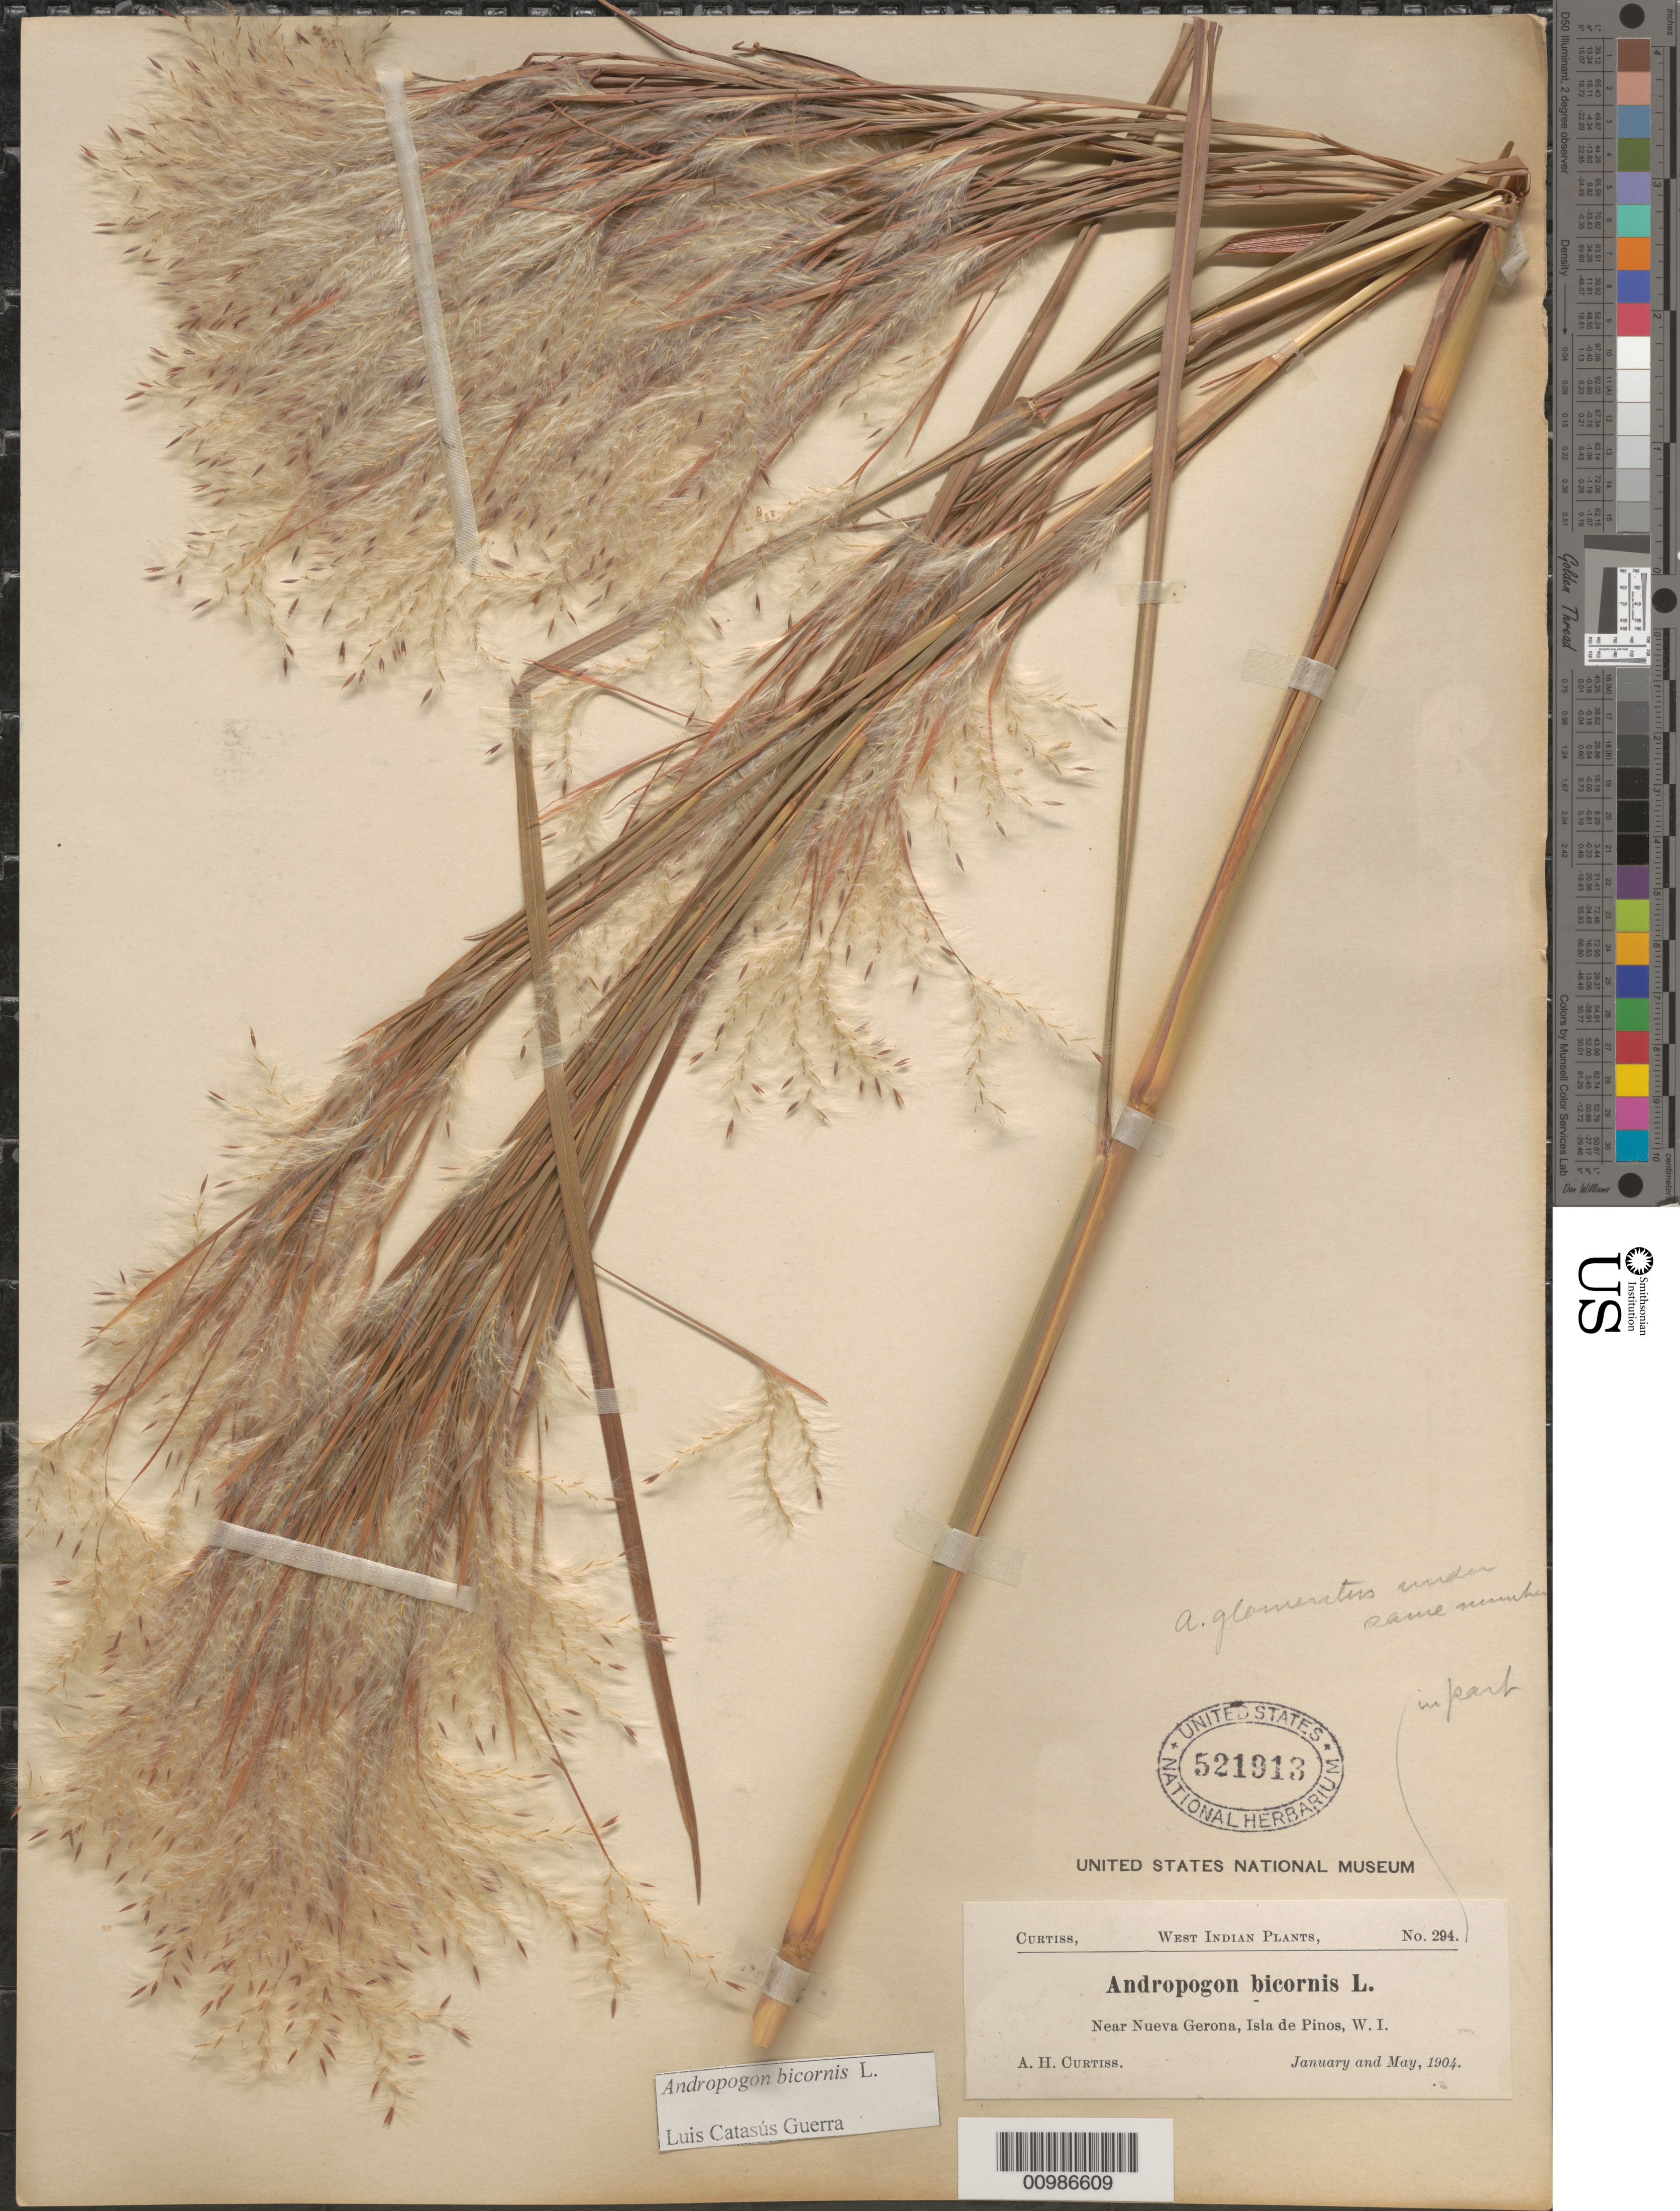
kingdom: Plantae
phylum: Tracheophyta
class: Liliopsida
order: Poales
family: Poaceae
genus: Andropogon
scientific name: Andropogon bicornis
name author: L.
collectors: A. H. Curtiss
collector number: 294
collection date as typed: Jan 1904 and May 1904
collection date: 1904-01,1904-05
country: Cuba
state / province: Isla de la Juventud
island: Isla de la Juventud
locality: [Isle of Pines], Near Nueva Gerona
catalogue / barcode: US 521913